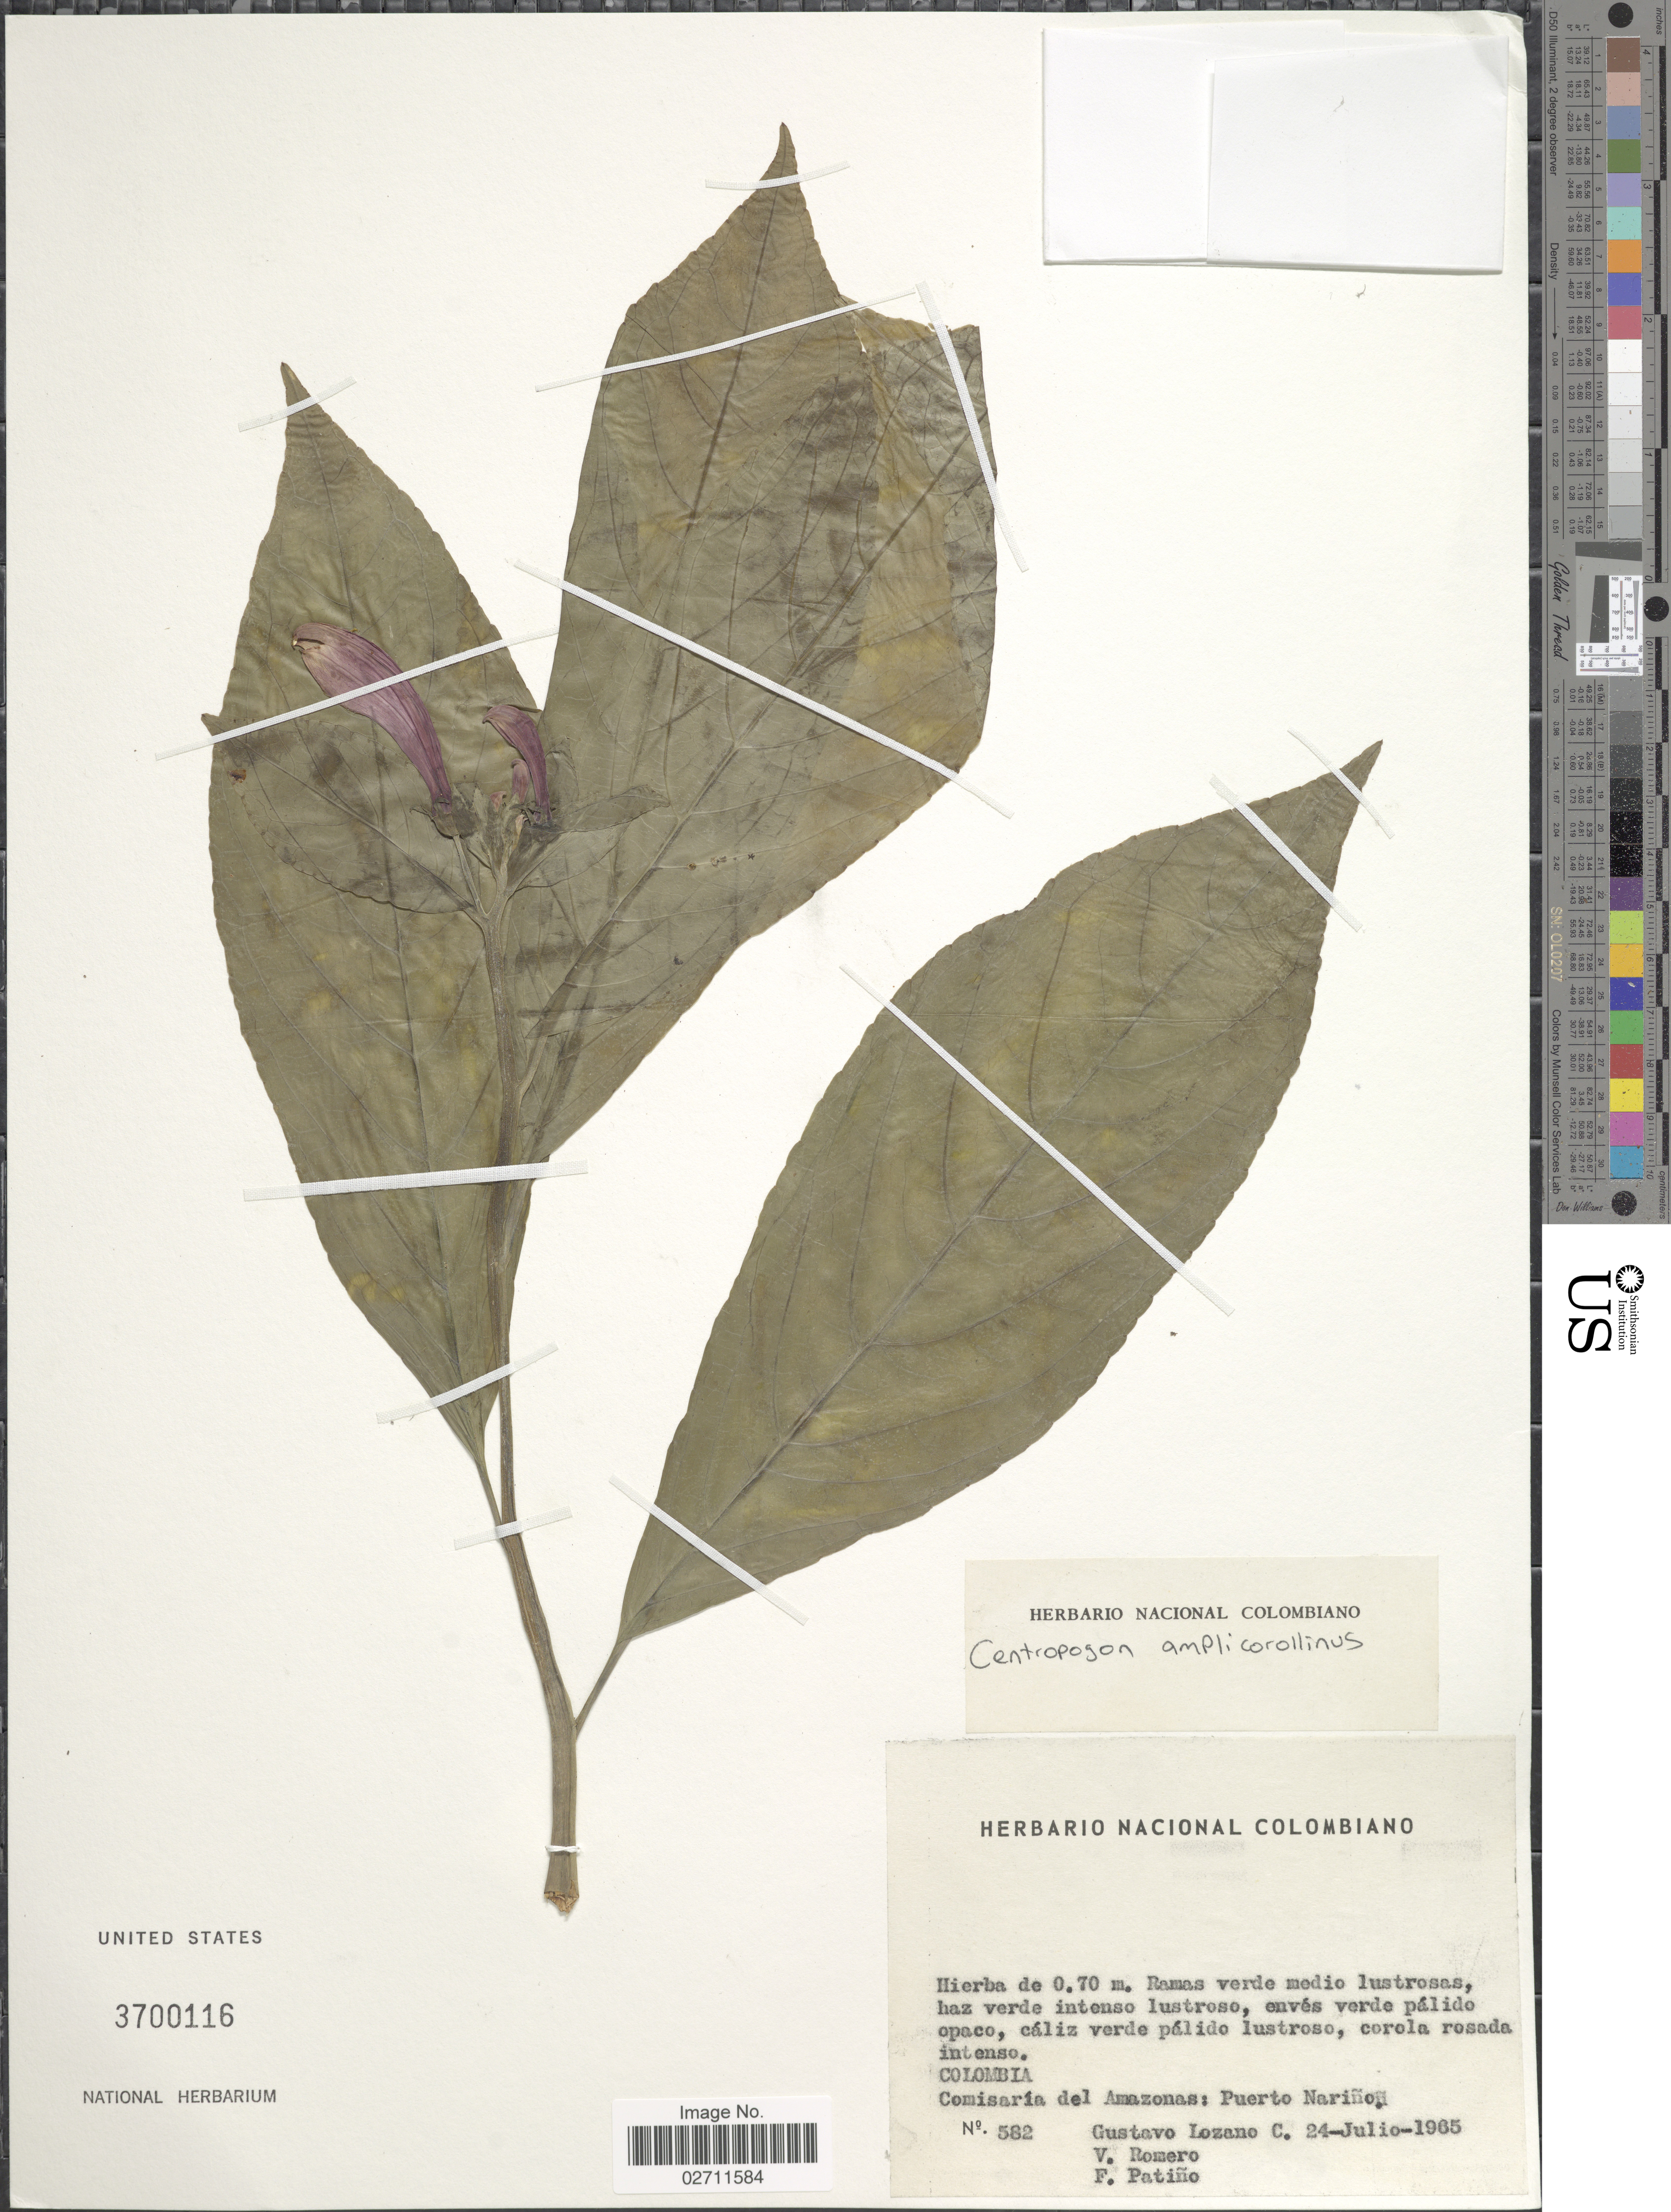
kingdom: Plantae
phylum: Tracheophyta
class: Magnoliopsida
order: Asterales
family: Campanulaceae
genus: Centropogon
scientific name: Centropogon amplicorollinus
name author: (E. Wimm.) B.A. Stein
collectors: G. Lozano-Contreras, V. Romero & F. Patino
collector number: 582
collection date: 1965-07-24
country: Colombia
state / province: Amazônas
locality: Comnisaria del Amazonas; Puerto Narino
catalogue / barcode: US 3700116